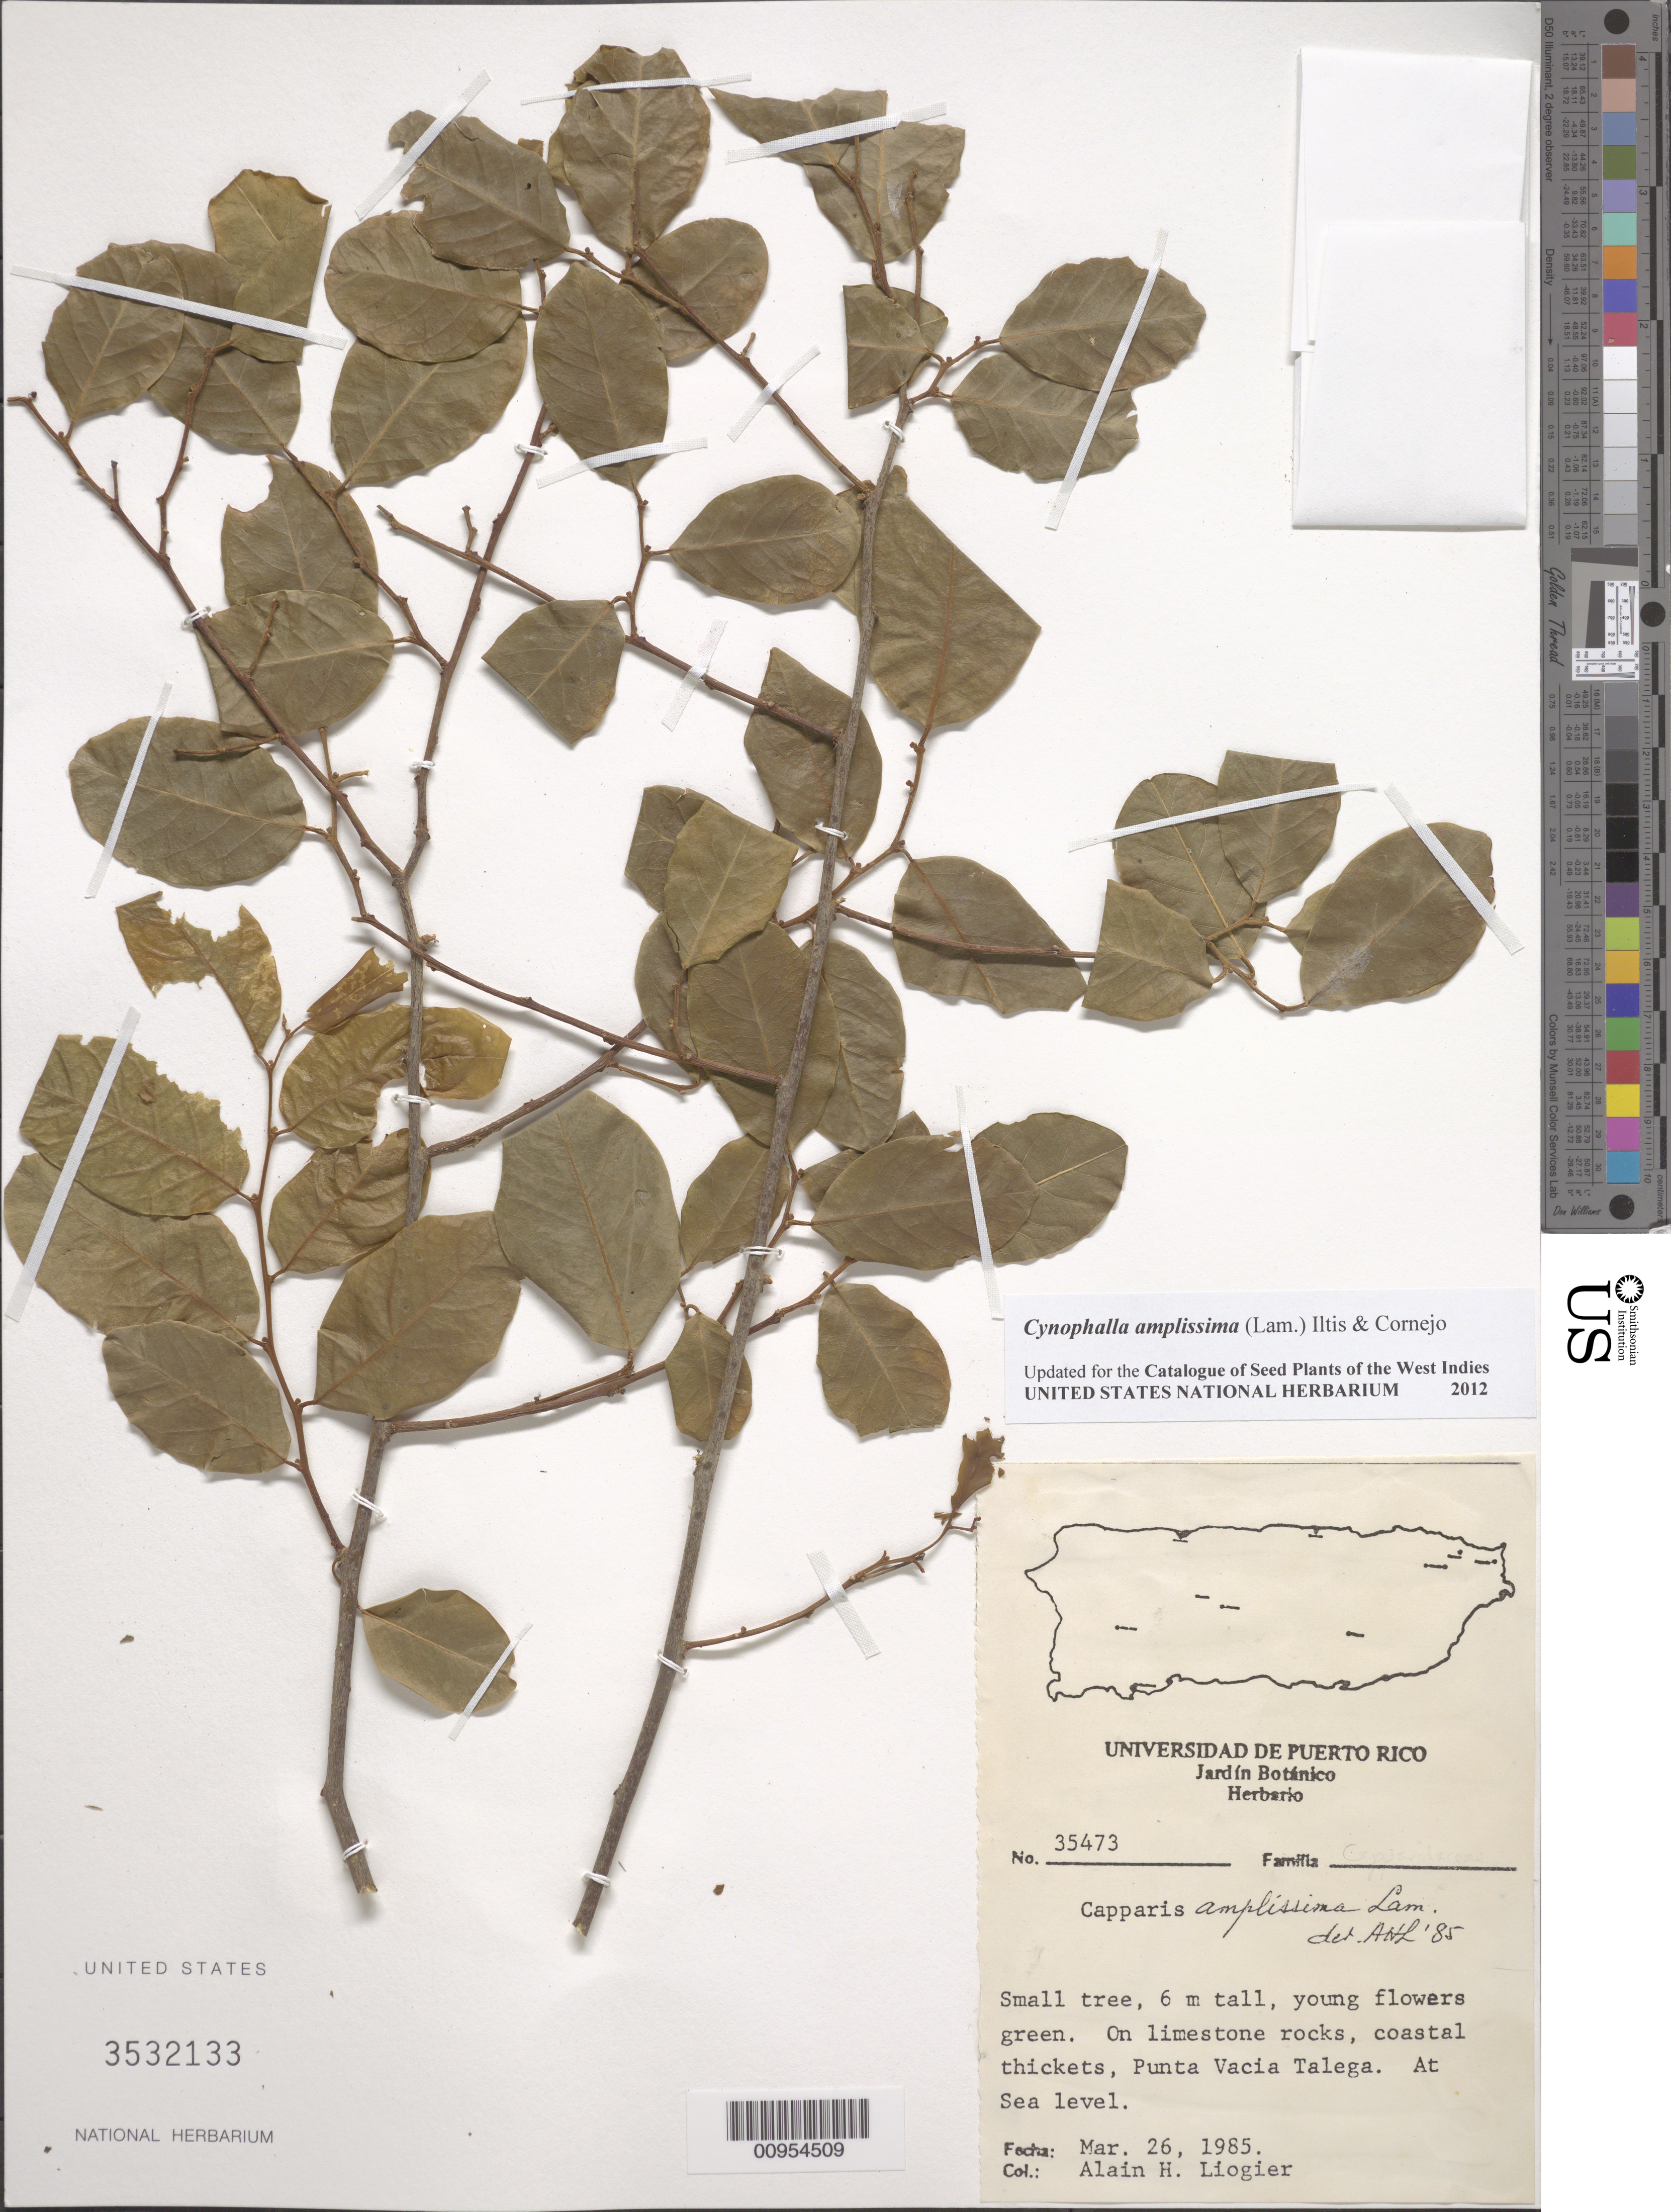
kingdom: Plantae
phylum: Tracheophyta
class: Magnoliopsida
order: Brassicales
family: Capparaceae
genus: Capparis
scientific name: Capparis amplissima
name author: Lam.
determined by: Liogier, Alain H.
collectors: A. H. Liogier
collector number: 35473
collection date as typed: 26 Mar 1985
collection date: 1985-03-26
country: Puerto Rico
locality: Punta Vacia Talega.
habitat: On limestone rocks, coastal thickets.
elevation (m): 0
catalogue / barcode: US 3532133